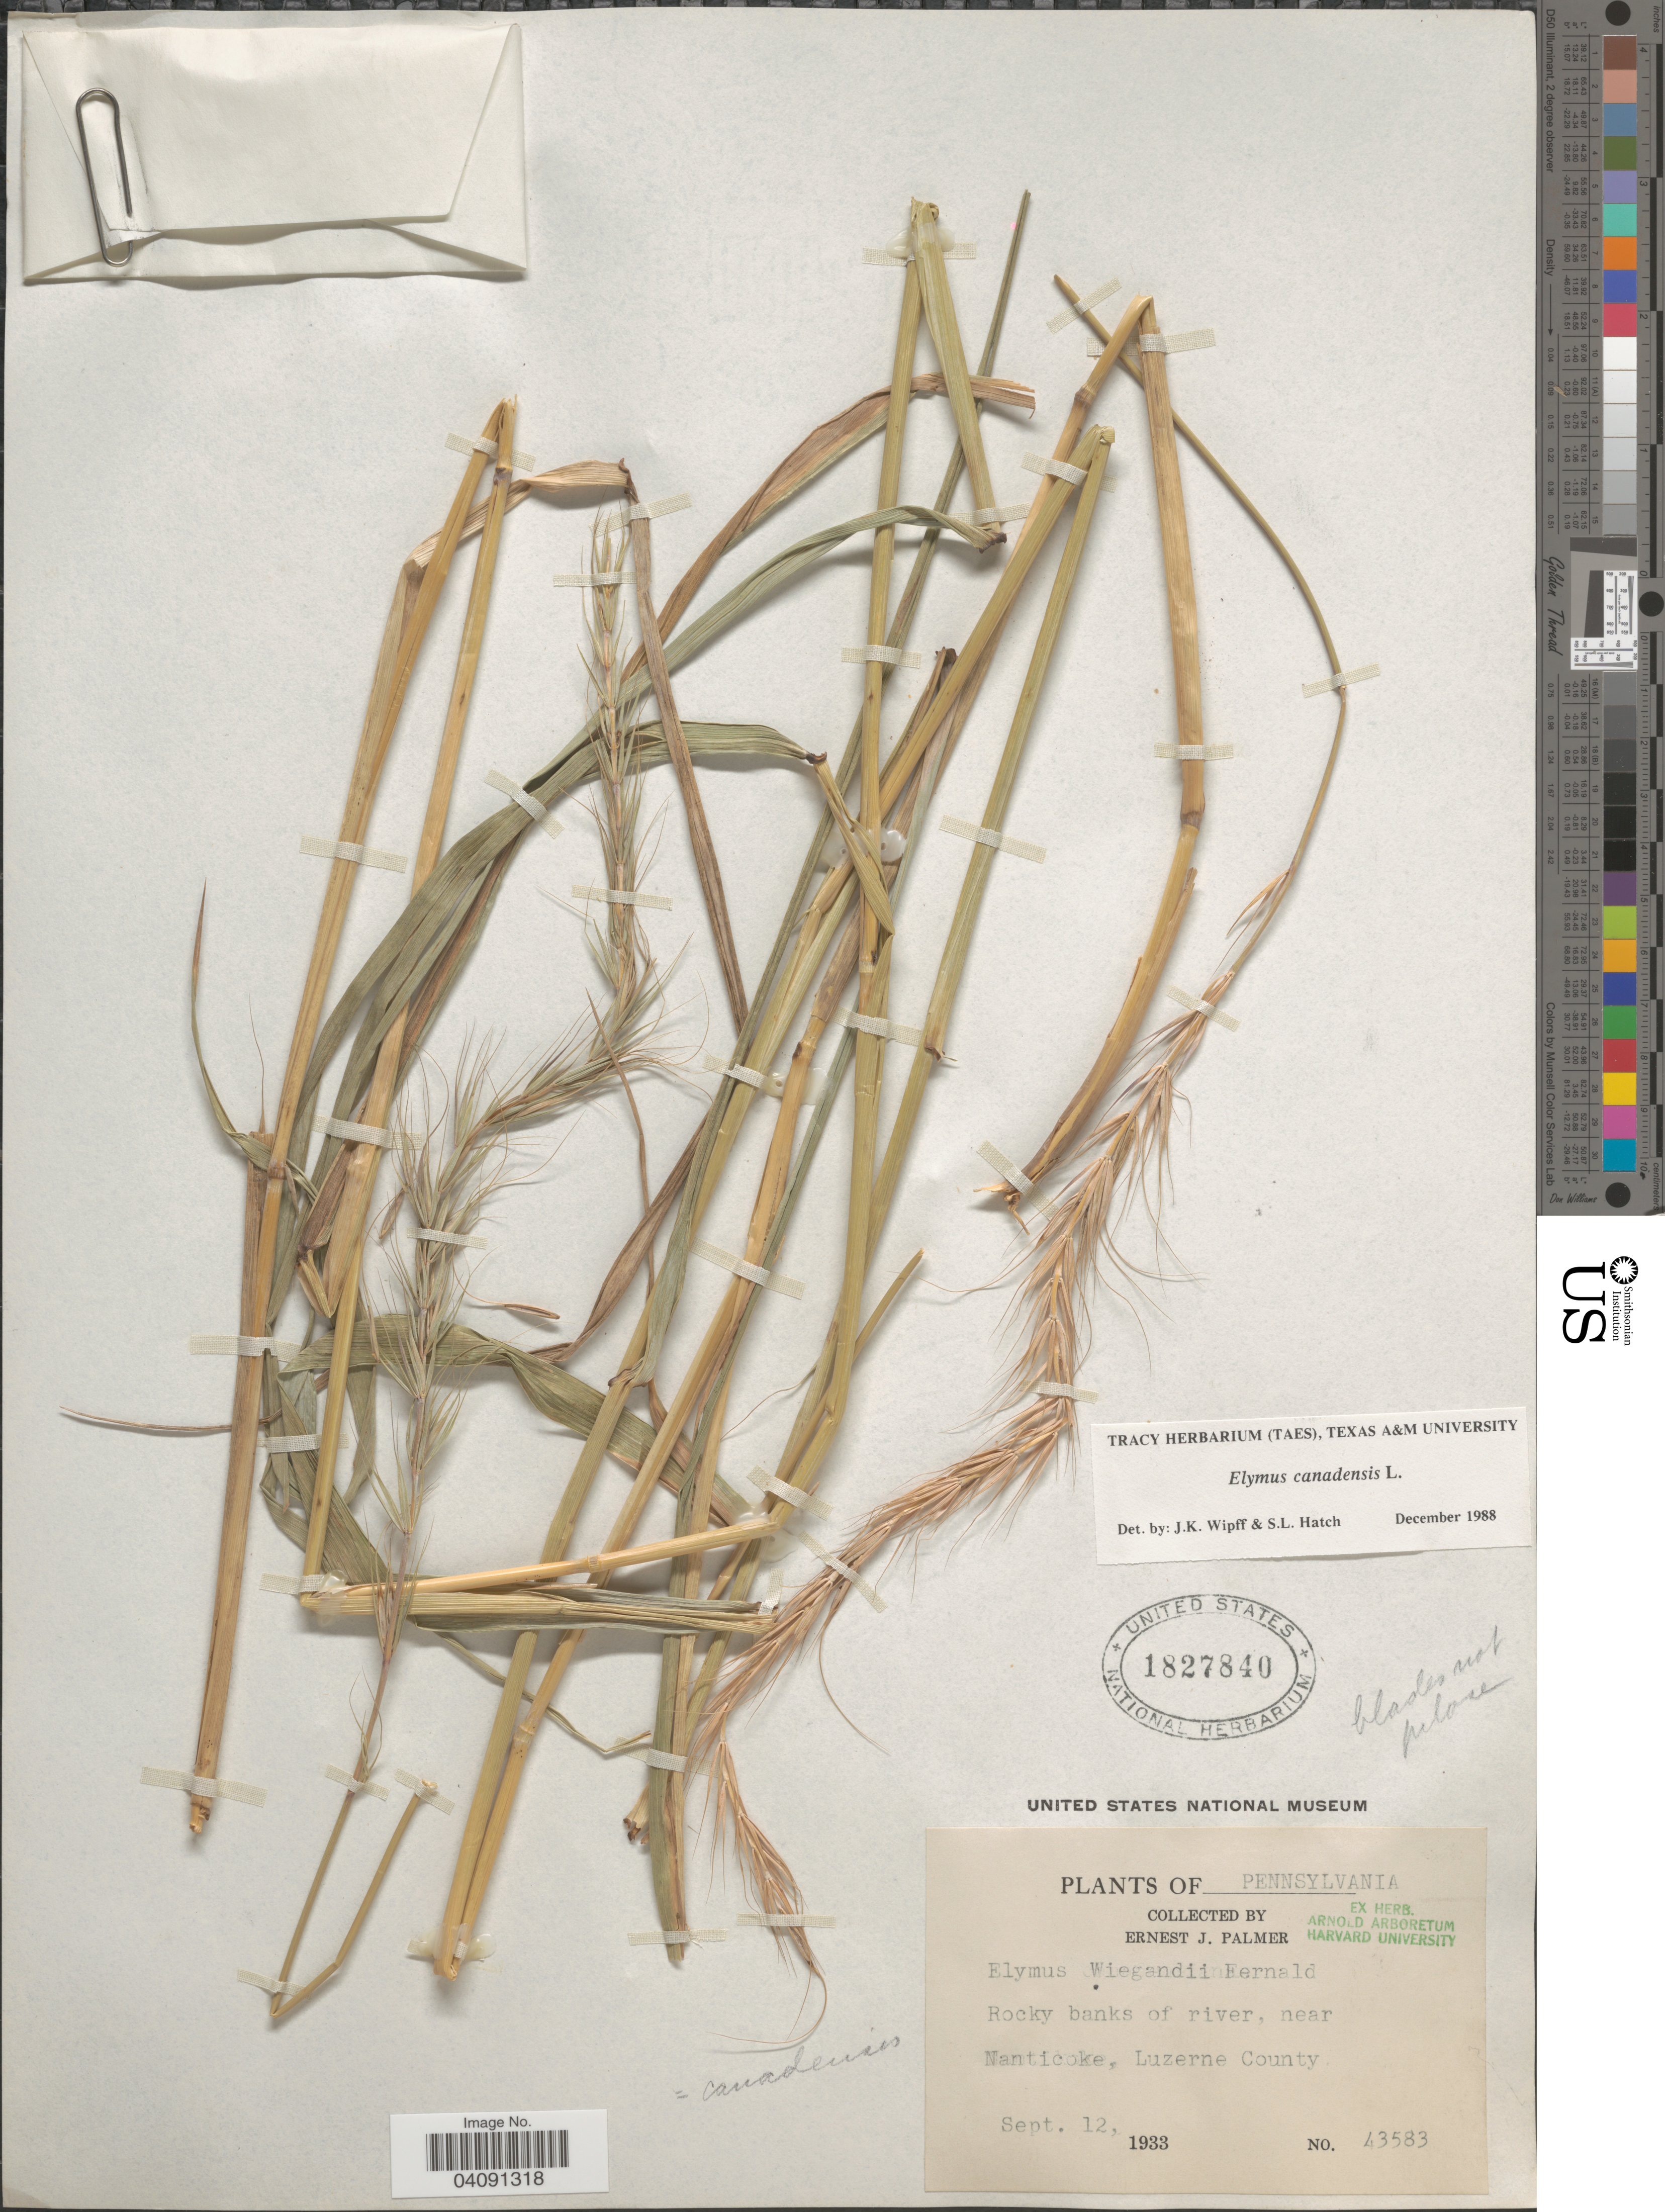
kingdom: Plantae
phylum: Tracheophyta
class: Liliopsida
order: Poales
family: Poaceae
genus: Elymus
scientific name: Elymus canadensis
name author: L.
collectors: E. J. Palmer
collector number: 43583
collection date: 1933-09-12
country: United States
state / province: Pennsylvania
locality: Rocky banks of river, near Nanticoke, Luzerna County.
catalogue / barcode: US 1827840